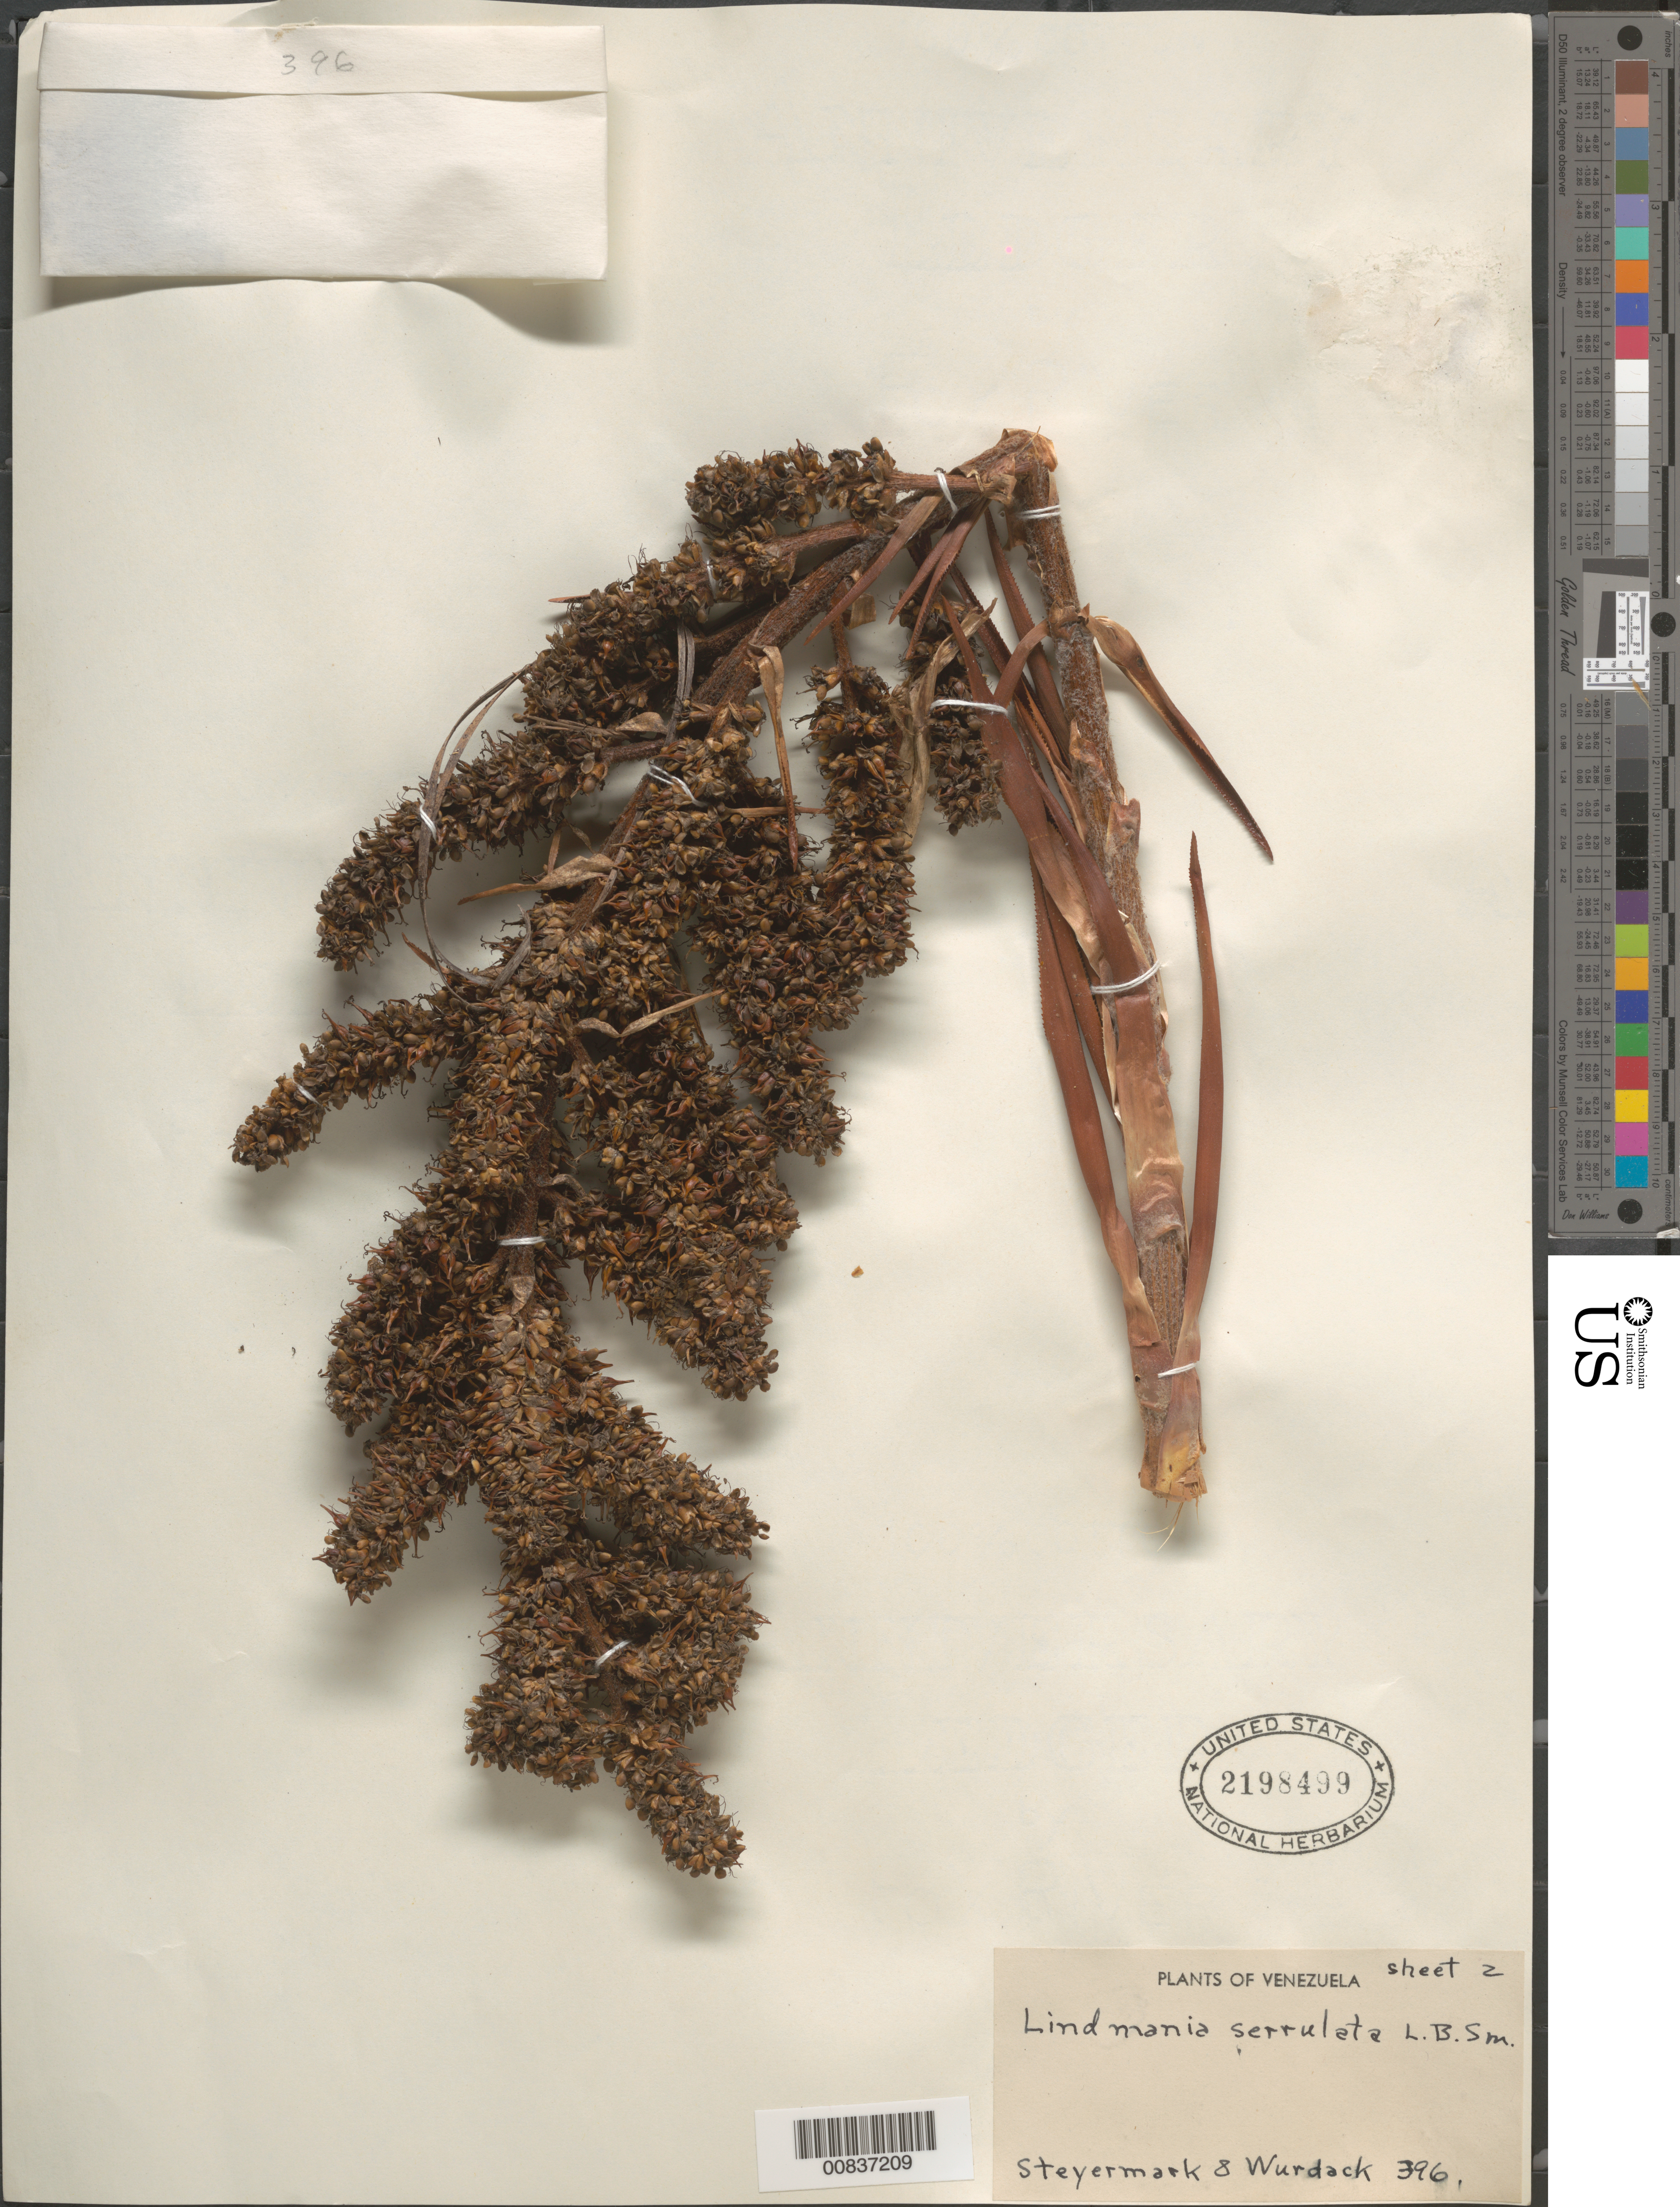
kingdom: Plantae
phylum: Tracheophyta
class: Liliopsida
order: Poales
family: Bromeliaceae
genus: Lindmania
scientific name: Lindmania serrulata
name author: L.B. Sm.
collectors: Steyermark, -- & -- Wurdack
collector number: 396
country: Venezuela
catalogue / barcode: US 2198499